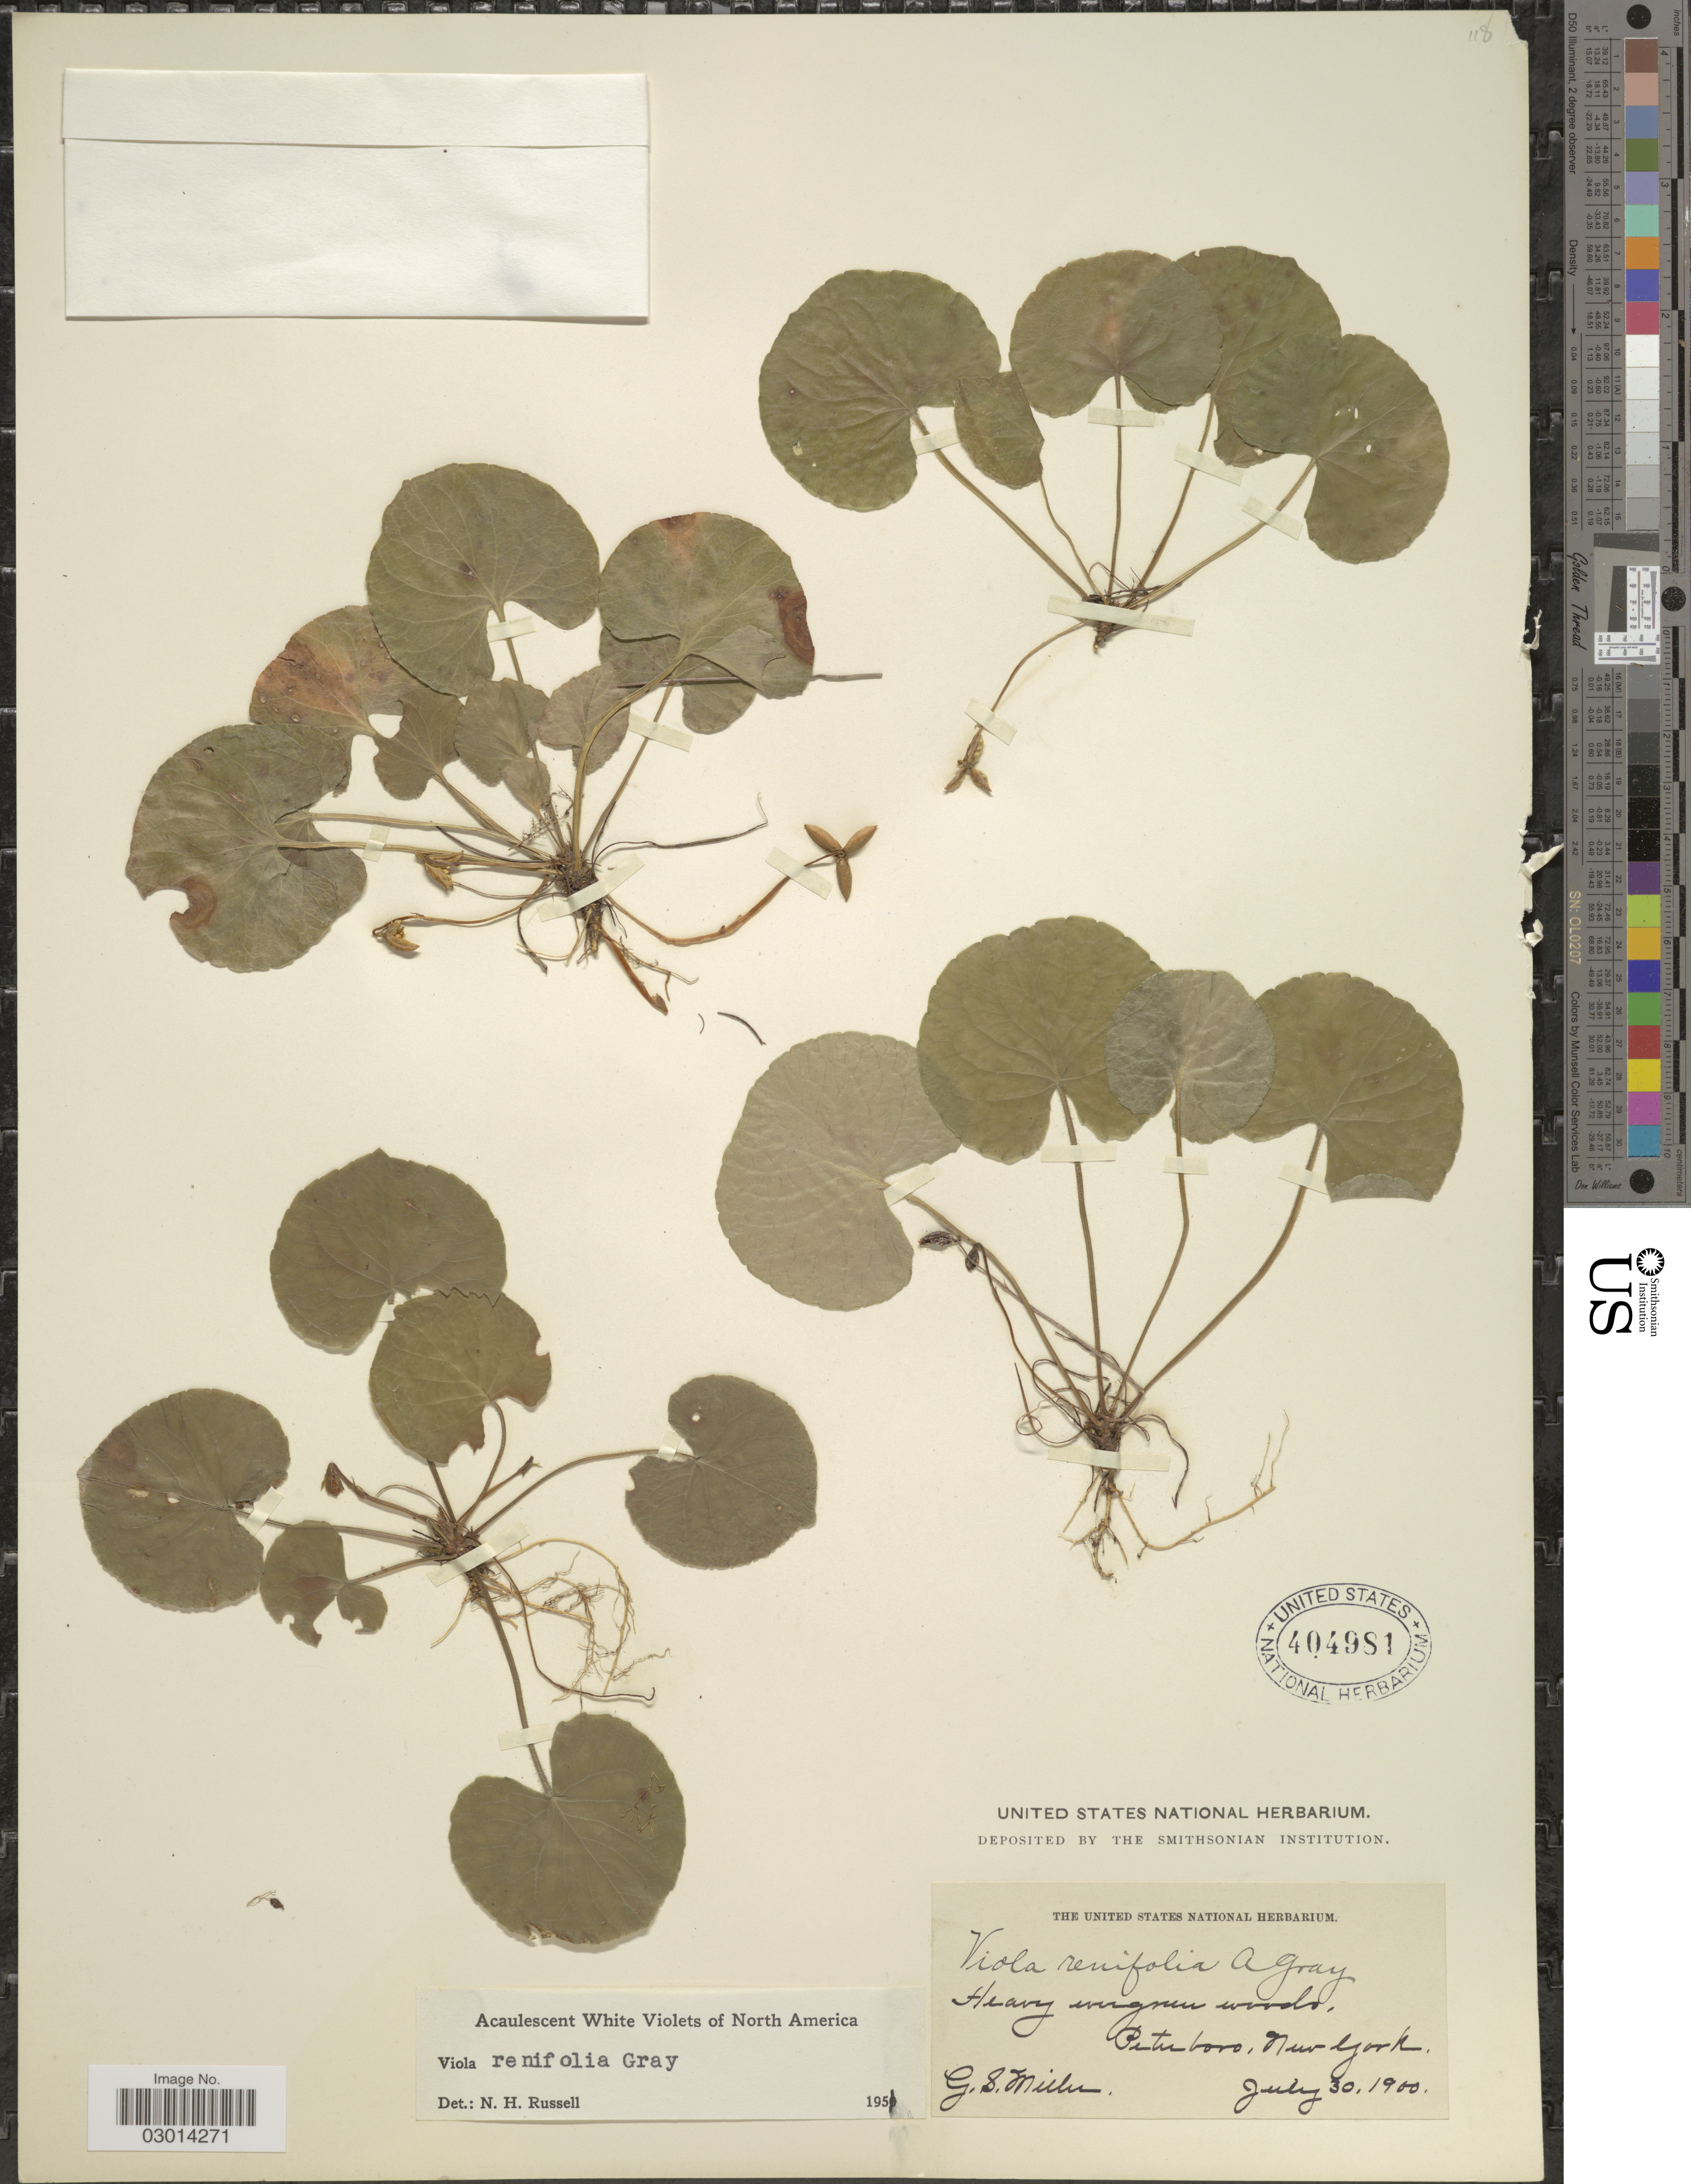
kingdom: Plantae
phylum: Tracheophyta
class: Magnoliopsida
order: Malpighiales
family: Violaceae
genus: Viola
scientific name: Viola renifolia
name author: A. Gray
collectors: G. S. Miller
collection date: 1900-07-30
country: United States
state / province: New York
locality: Peterboro.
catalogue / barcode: US 404981